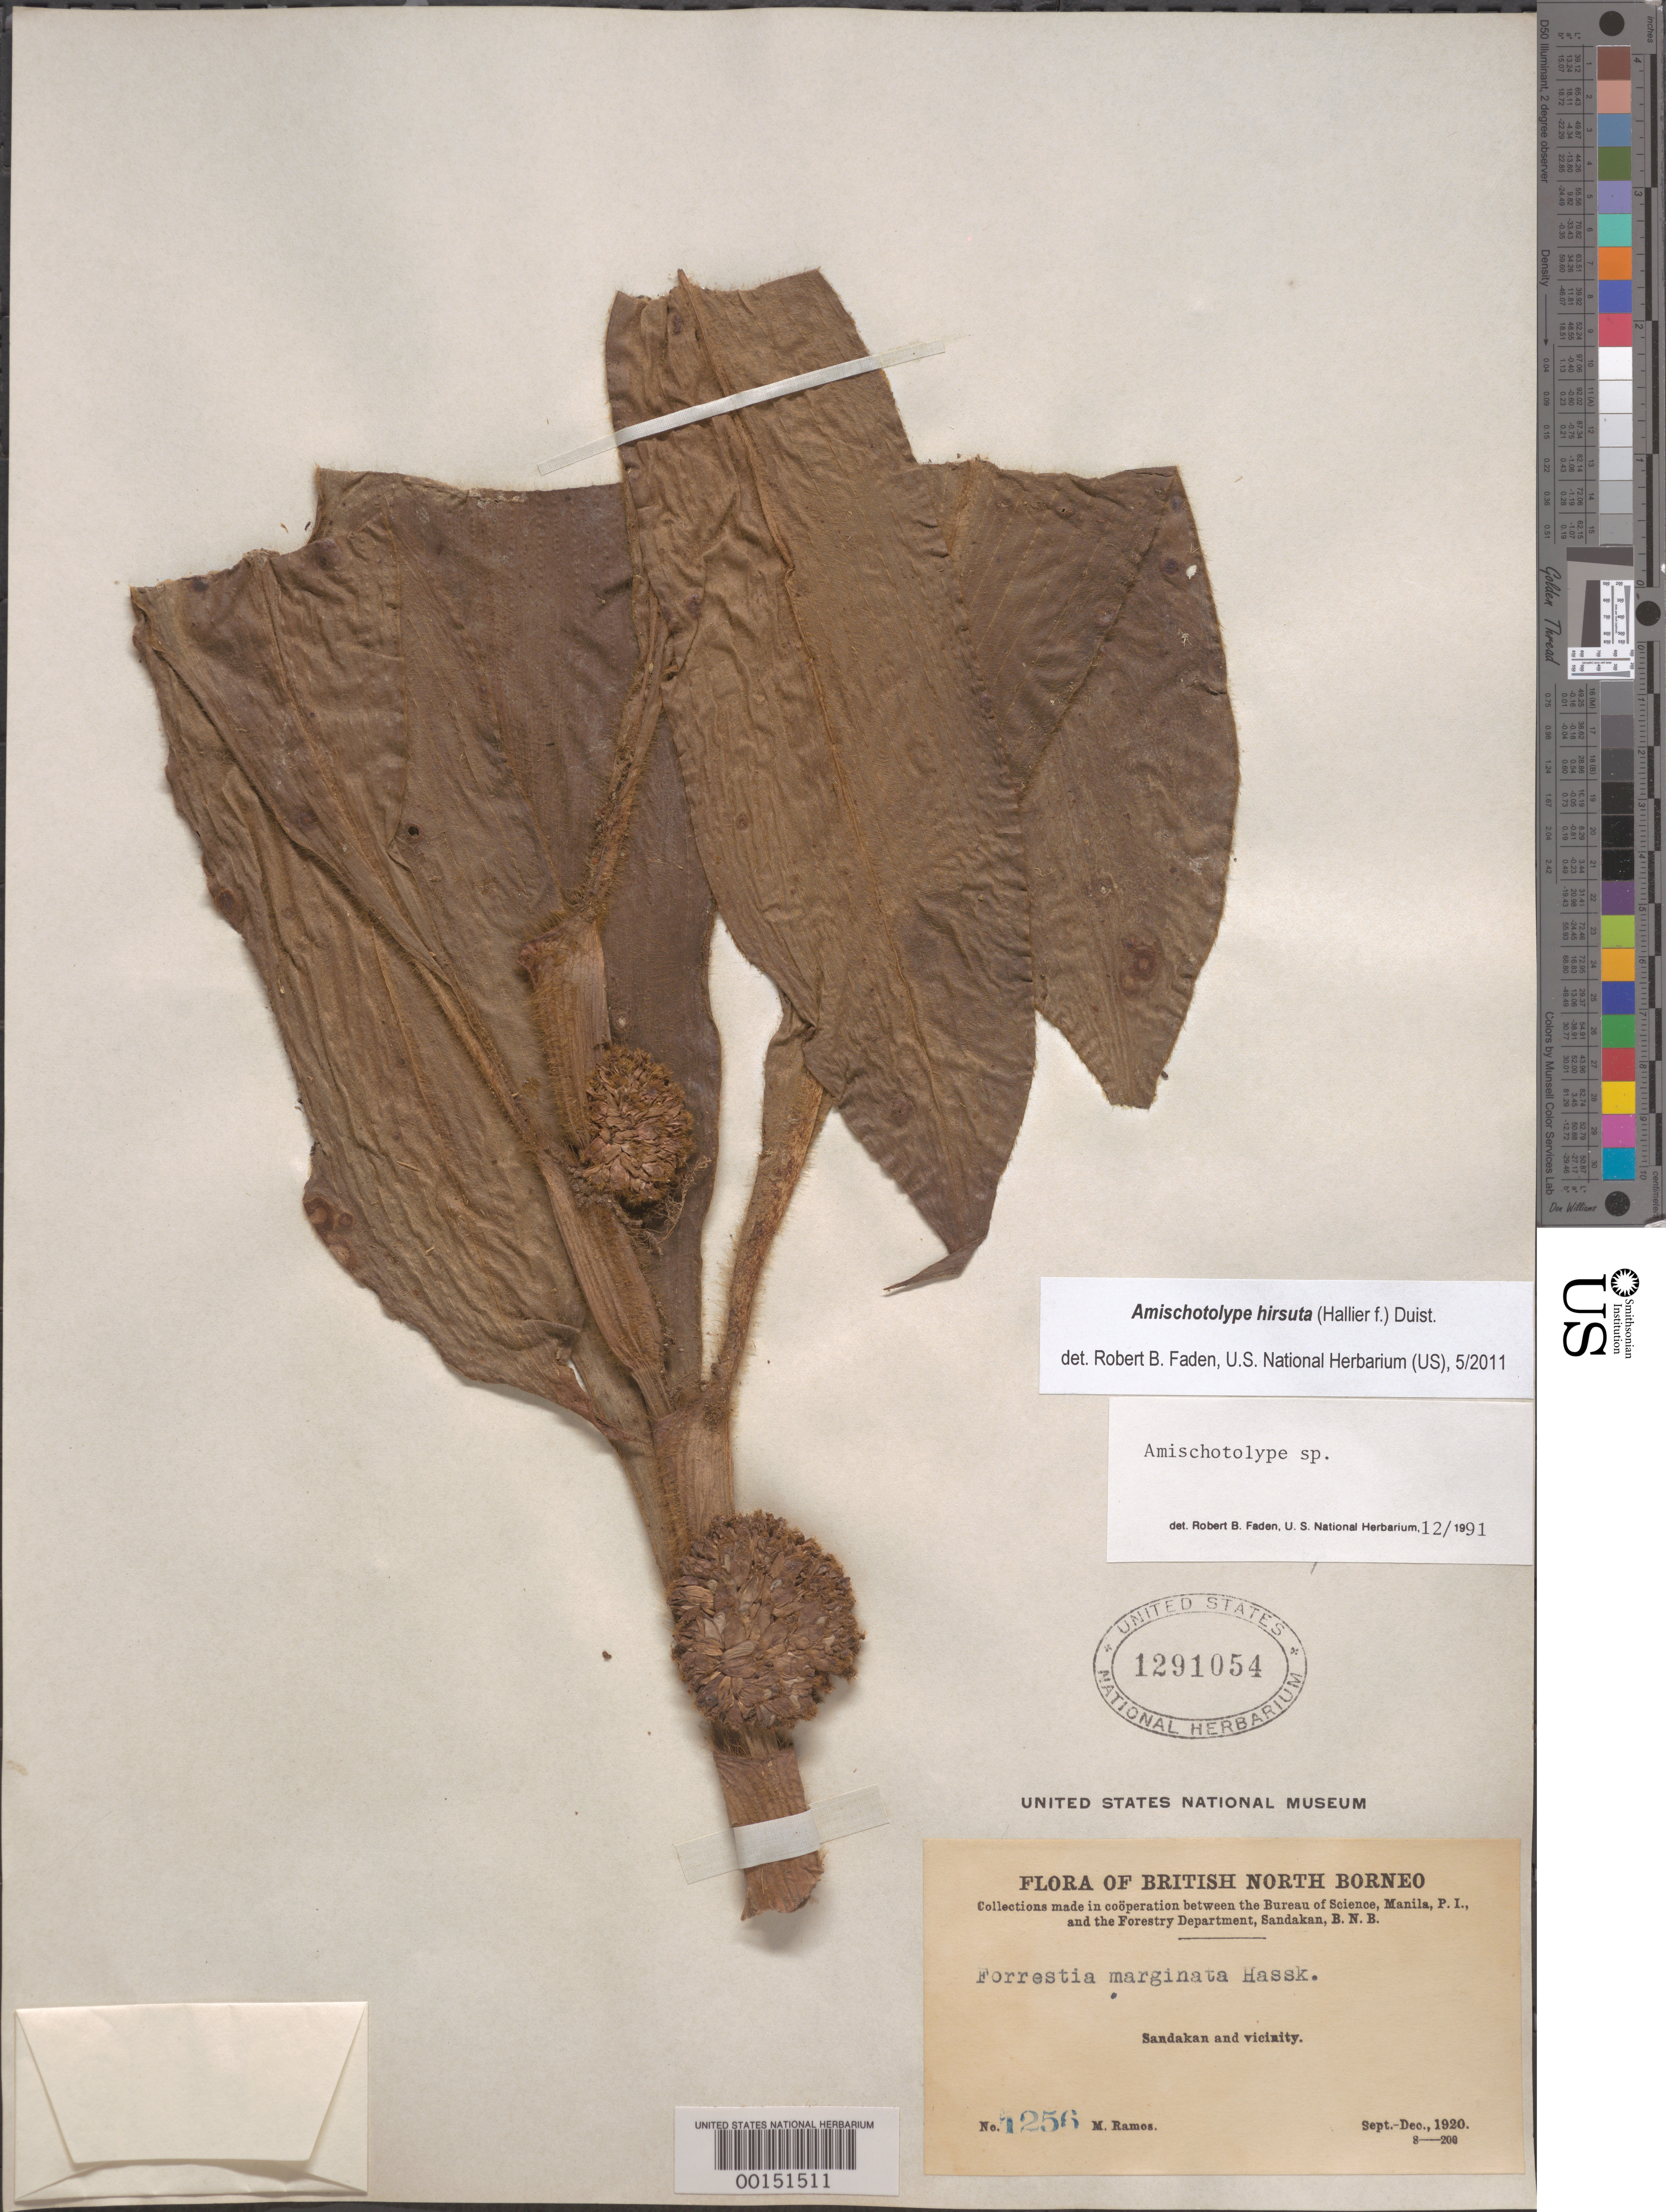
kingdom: Plantae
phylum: Tracheophyta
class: Liliopsida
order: Commelinales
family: Commelinaceae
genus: Amischotolype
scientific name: Amischotolype hirsuta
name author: (Hallier f.) Duist.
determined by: Faden, Robert B., (US), Smithsonian Institution - National Museum of Natural History (UNITED STATES)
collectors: M. Ramos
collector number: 1256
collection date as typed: Sep 1920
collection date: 1920-09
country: Malaysia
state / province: Sabah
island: Borneo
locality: Sandakan and vicinity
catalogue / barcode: US 1291054